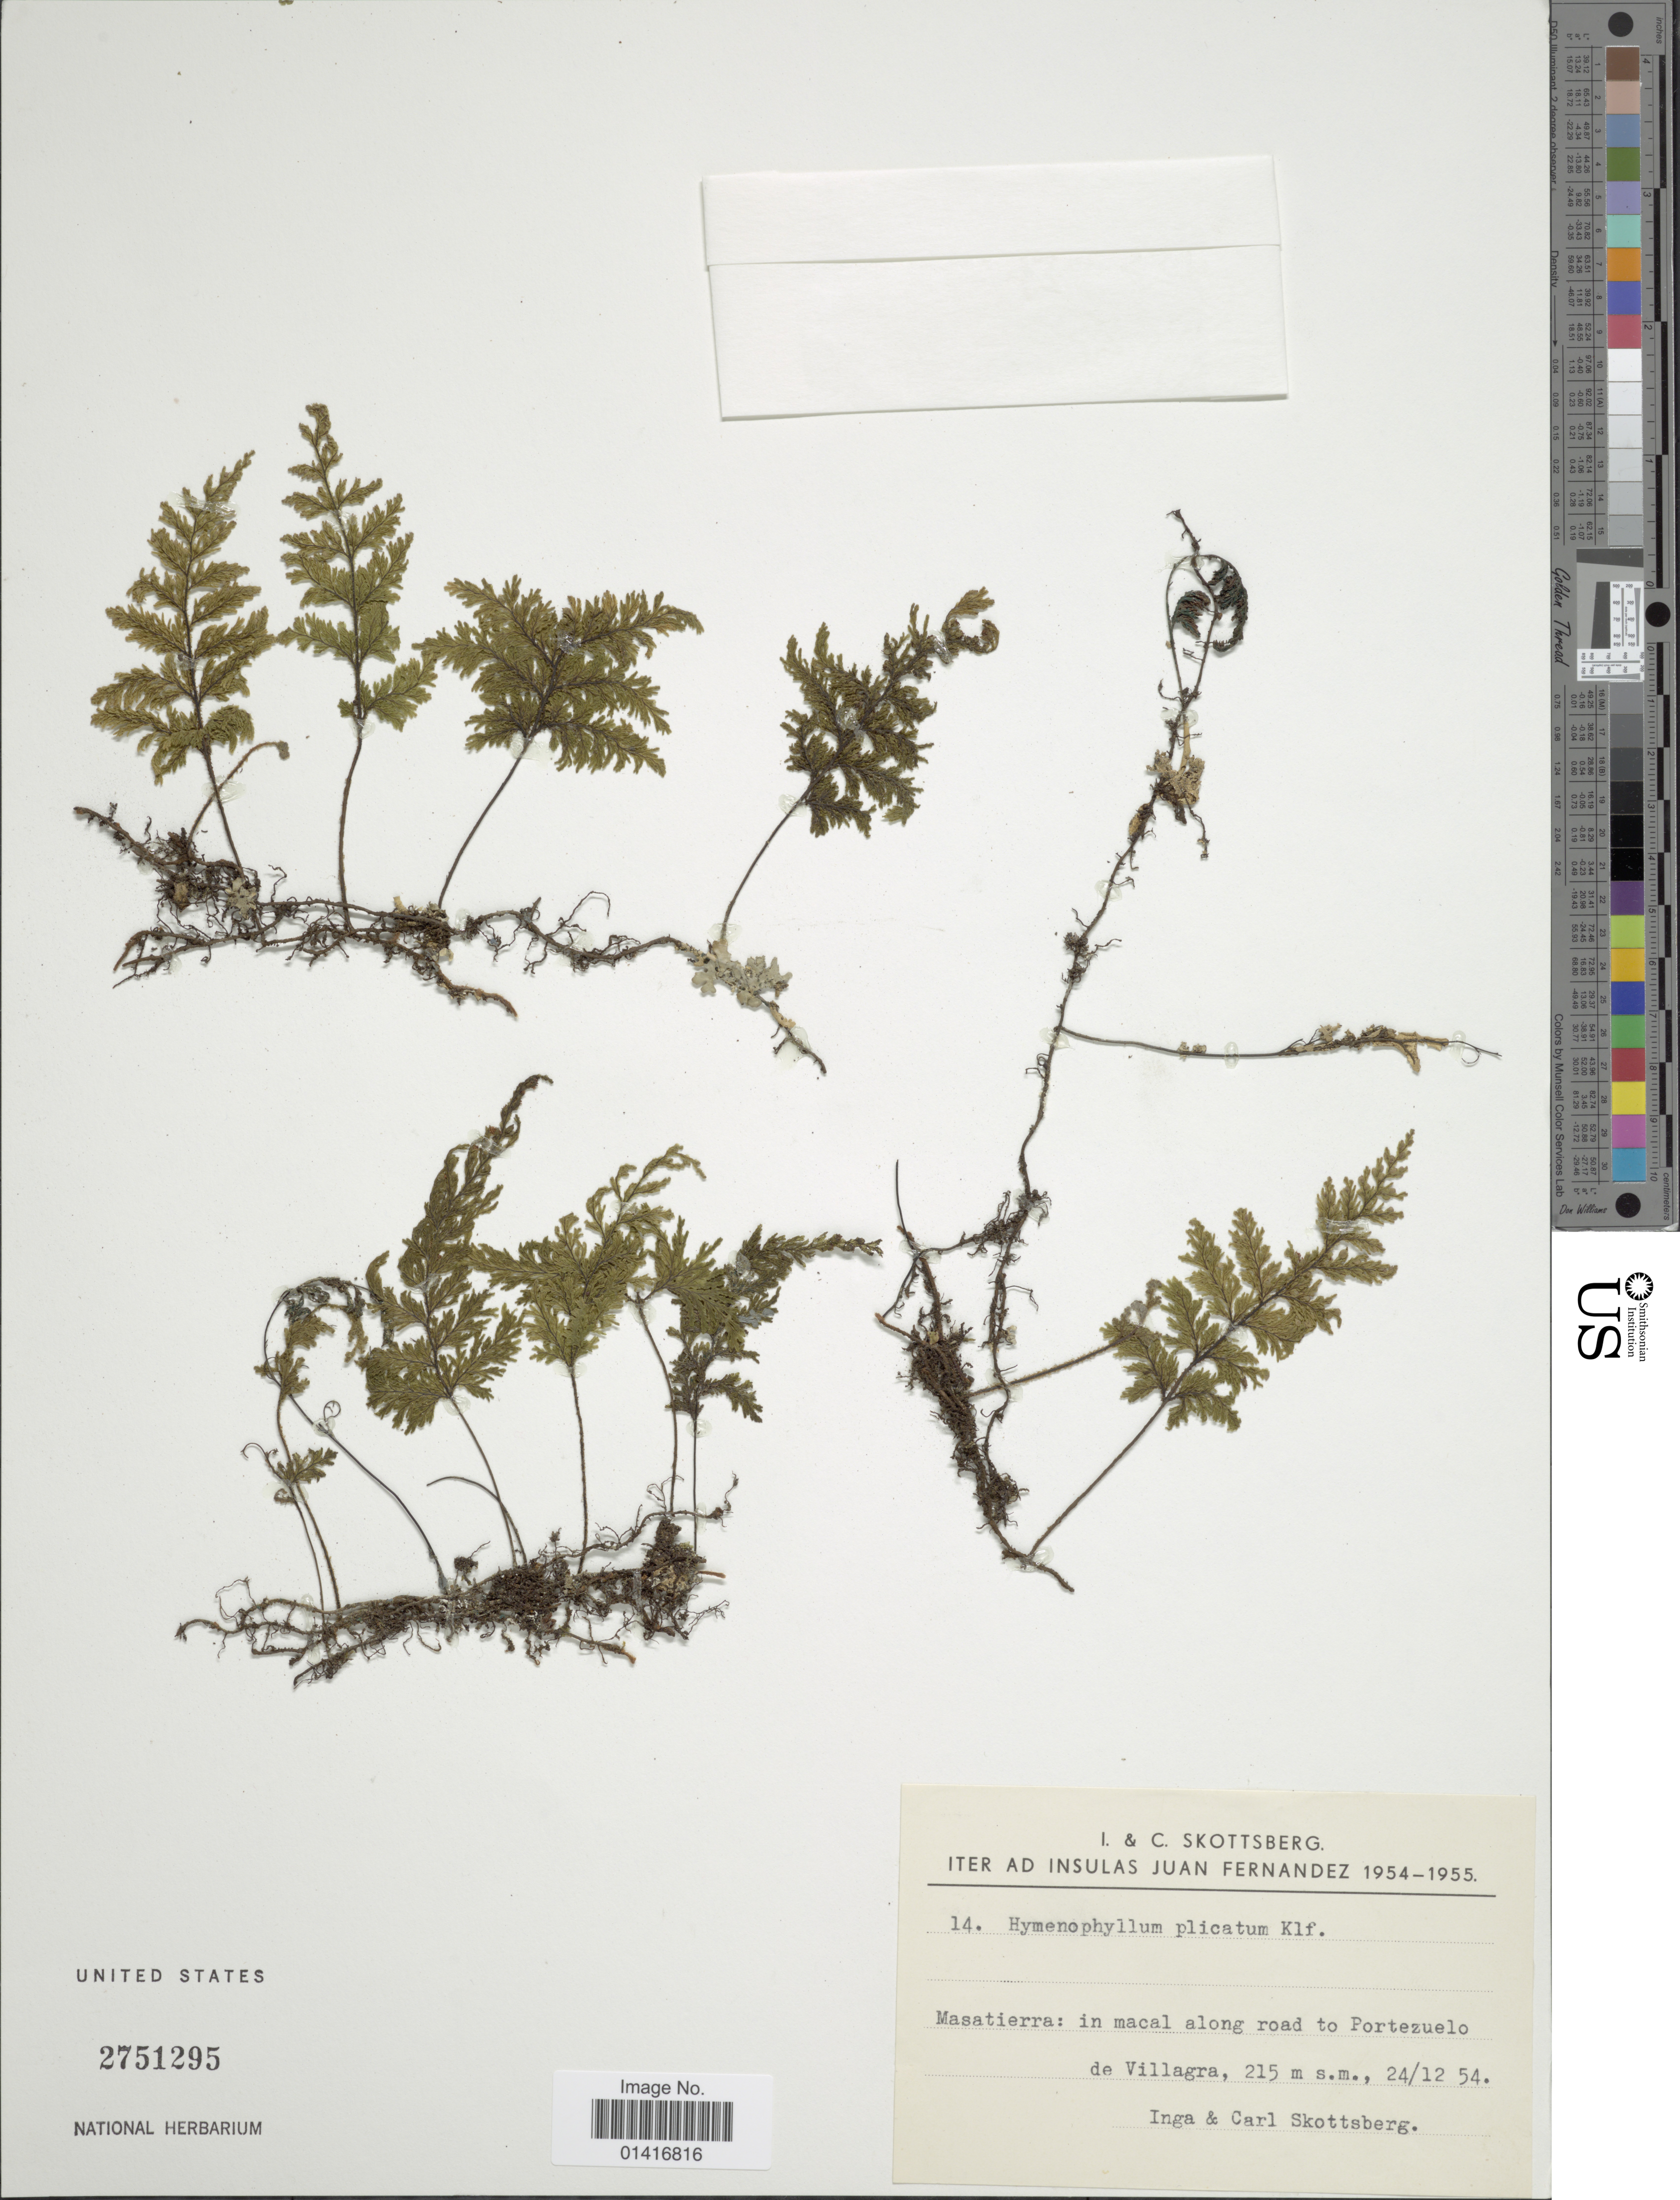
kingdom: Plantae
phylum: Tracheophyta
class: Polypodiopsida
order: Hymenophyllales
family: Hymenophyllaceae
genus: Hymenophyllum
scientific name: Hymenophyllum plicatum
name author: Kaulf.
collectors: I. Skottsberg & C. Skottsberg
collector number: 14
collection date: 1954-12-24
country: Chile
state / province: Valparaíso (V)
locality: Juan Fernandez. Masatierra: in macal along road to Portezuelo de Villagra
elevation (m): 215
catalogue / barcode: US 2751295